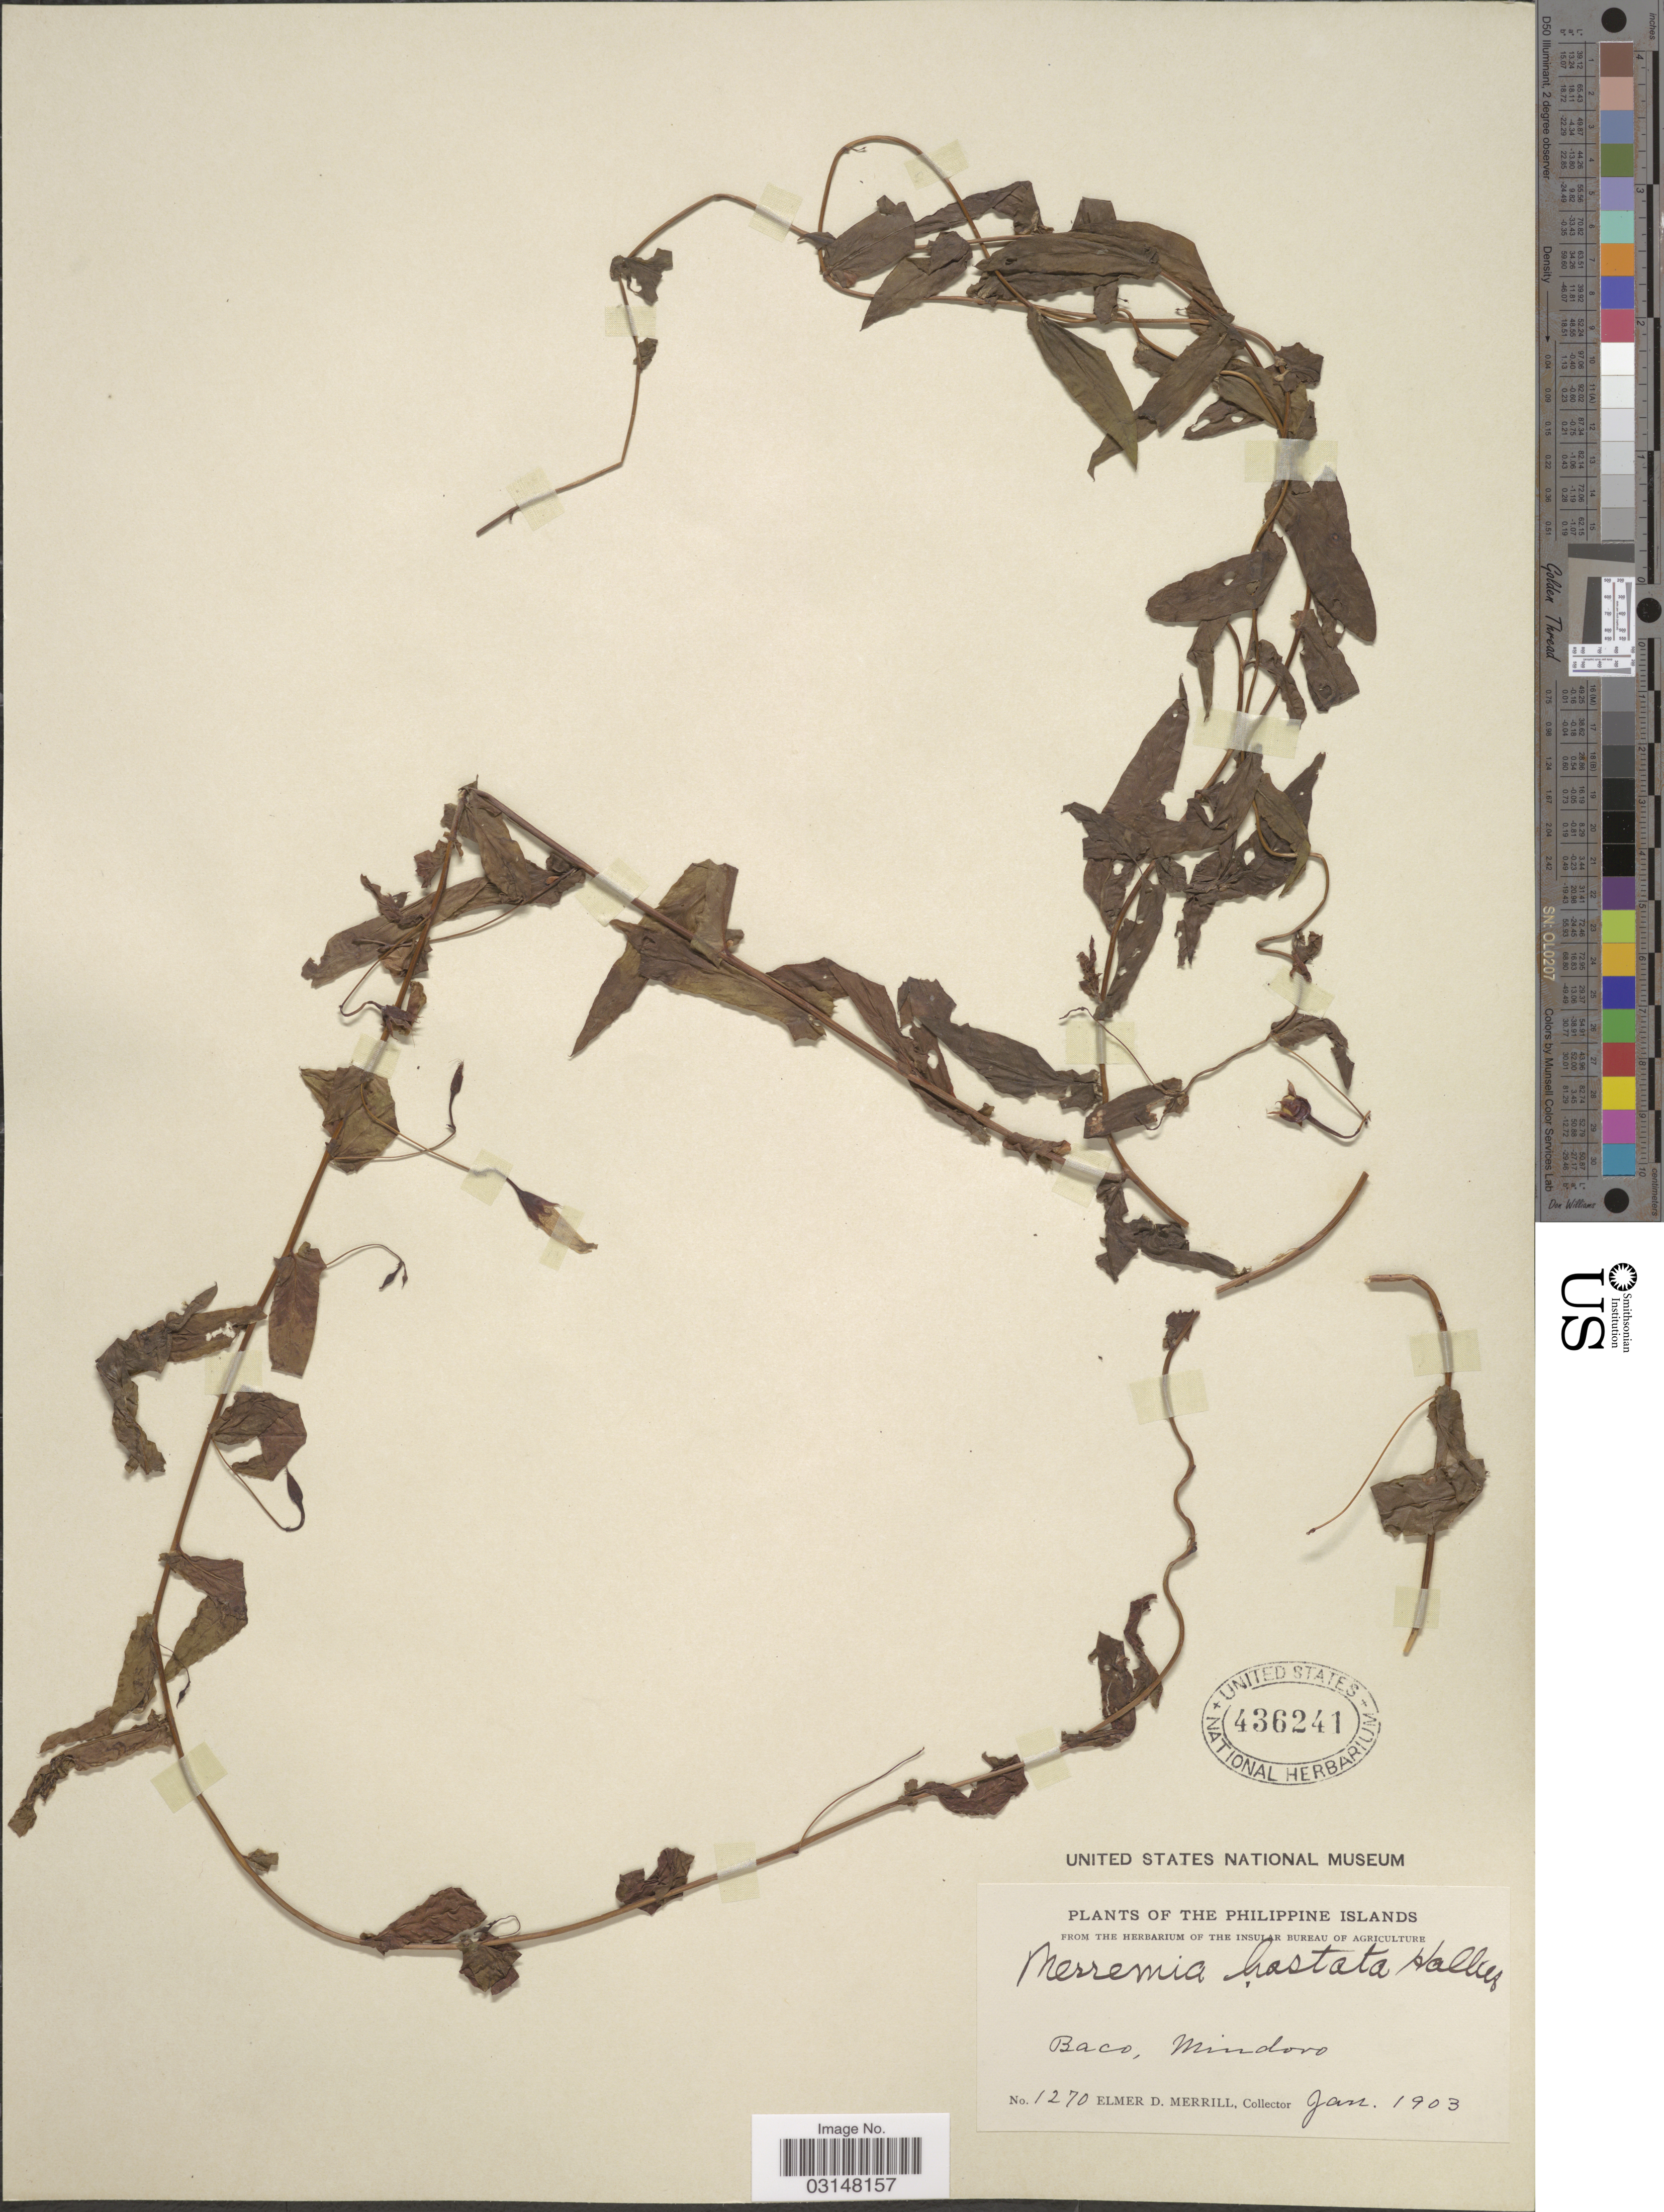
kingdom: Plantae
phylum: Tracheophyta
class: Magnoliopsida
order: Solanales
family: Convolvulaceae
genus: Xenostegia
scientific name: Xenostegia tridentata subsp. hastata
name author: (Ooststr.) Parmar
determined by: Strong, Mark T., (BOT), Smithsonian Institution - National Museum of Natural History (UNITED STATES)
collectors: E. D. Merrill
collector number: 1270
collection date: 1903-01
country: Philippines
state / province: Mimaropa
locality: Baco, Mindoro.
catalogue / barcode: US 436241